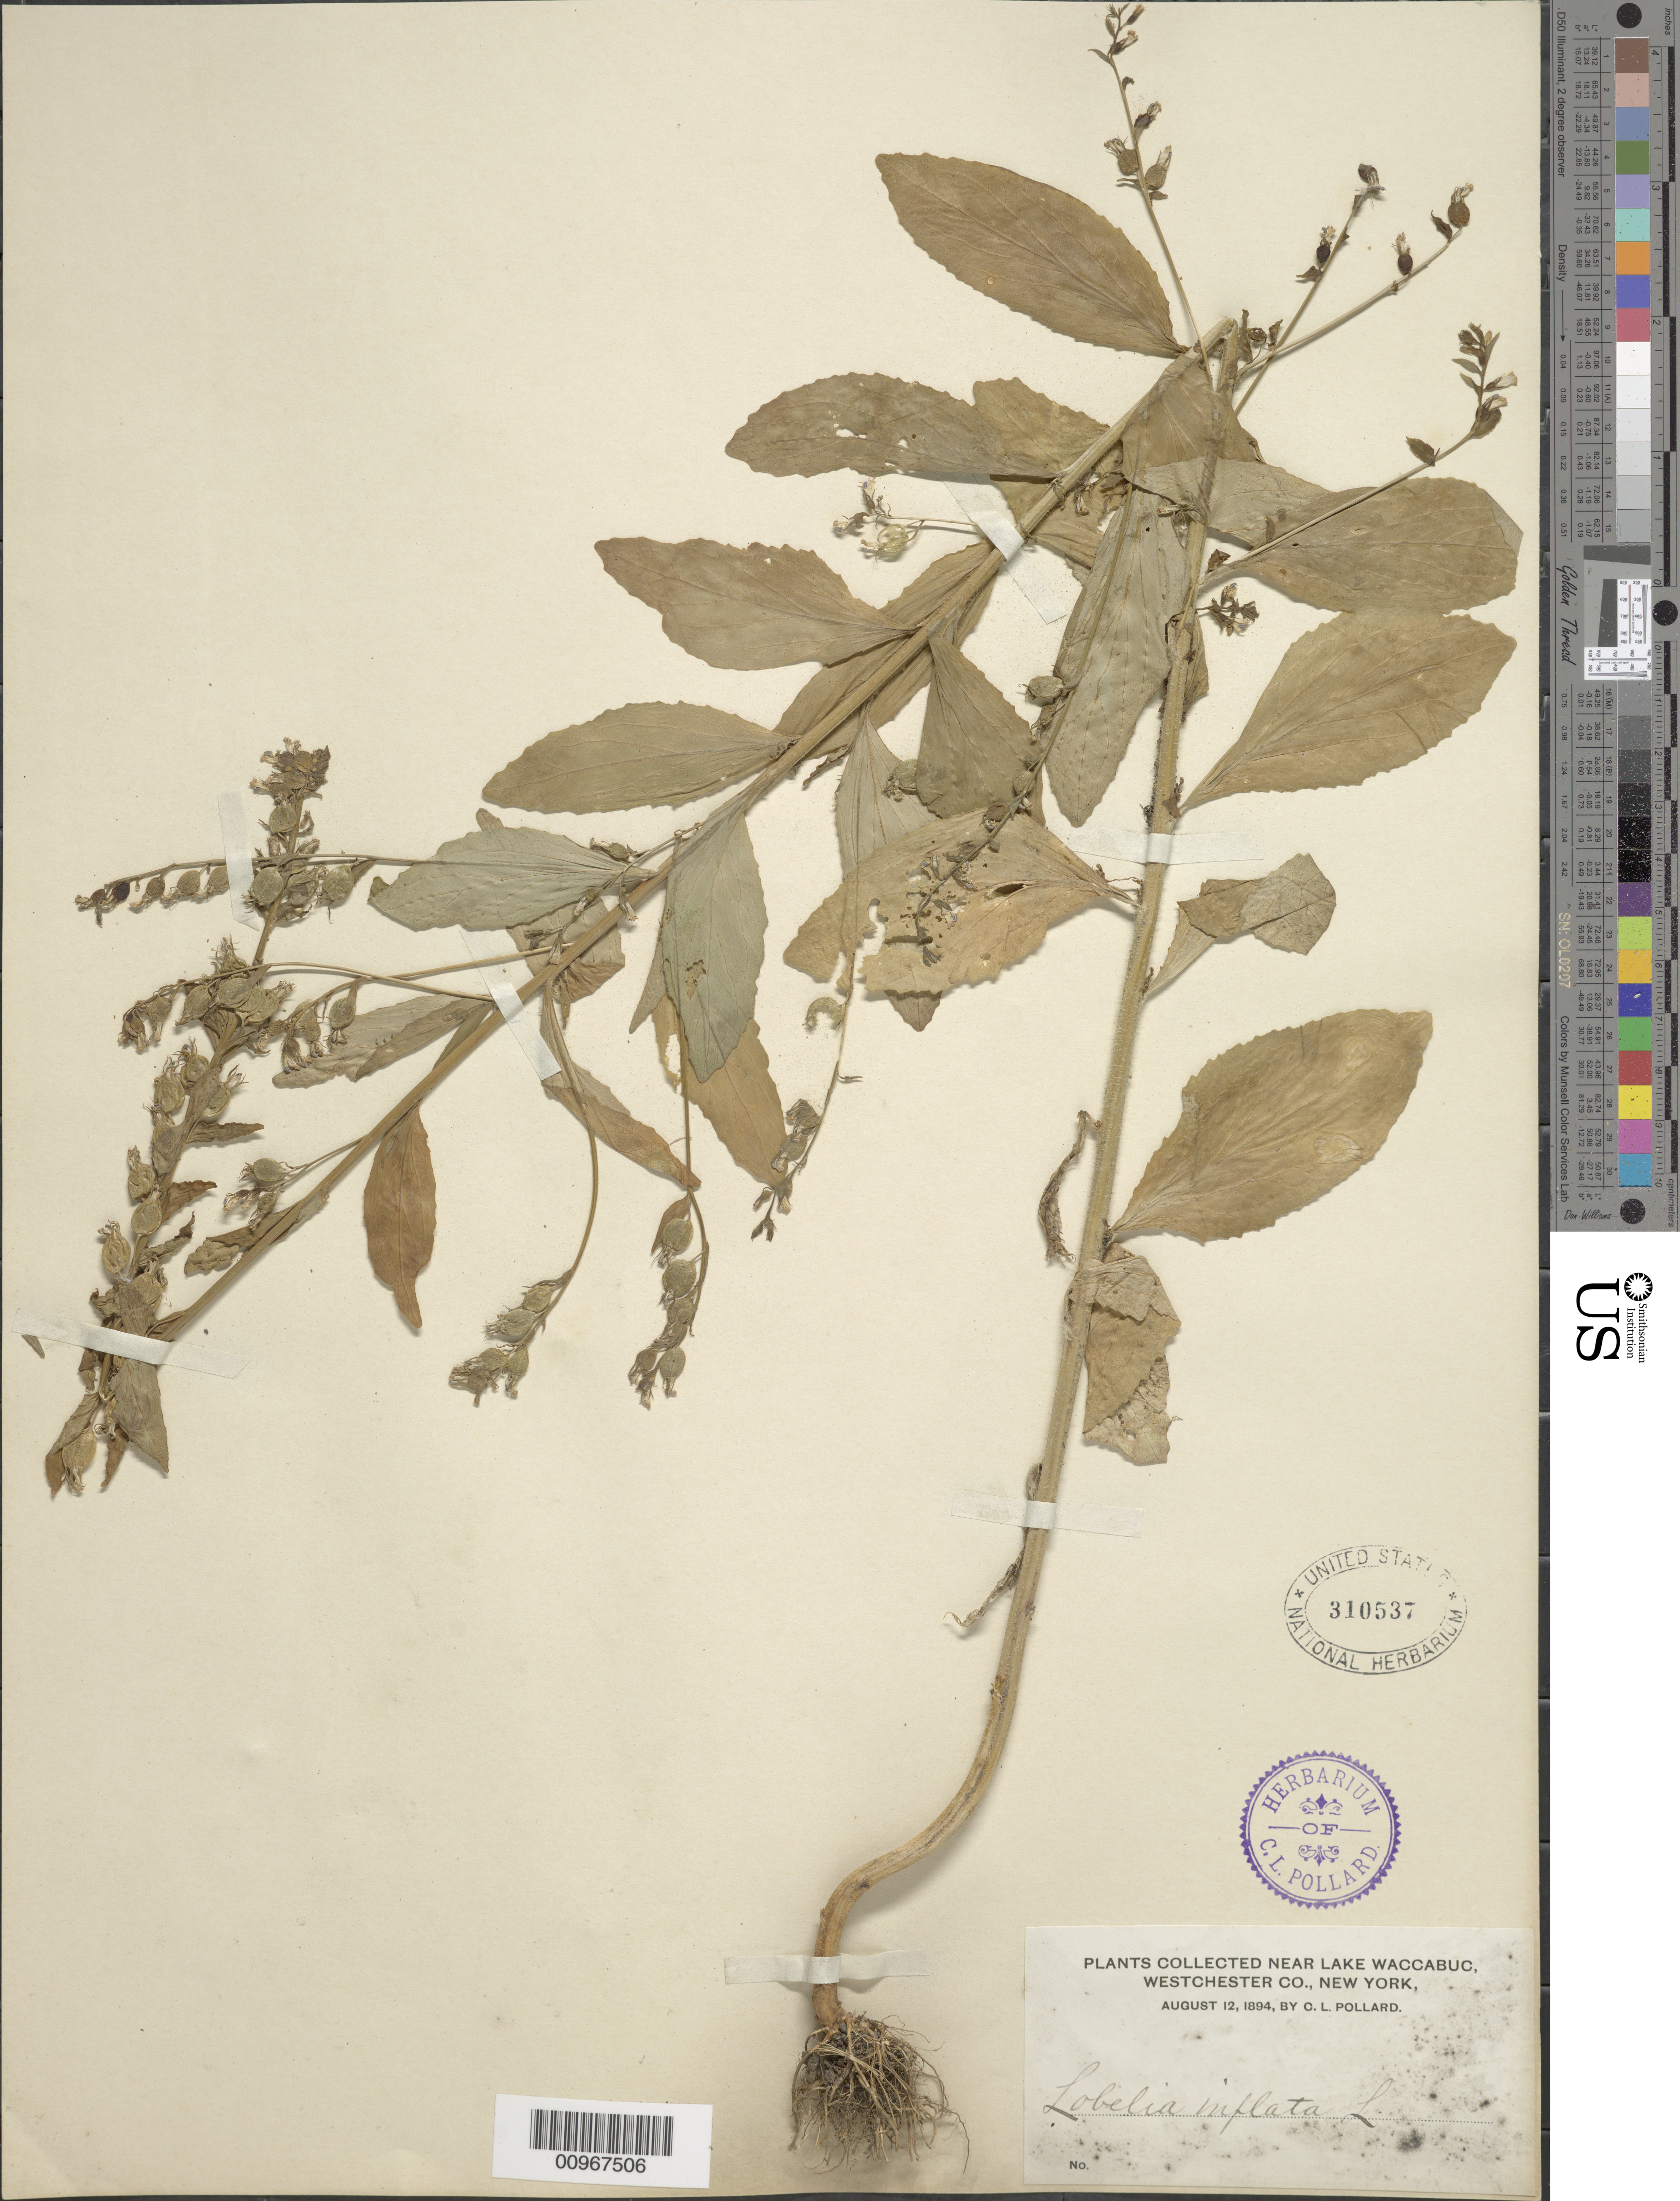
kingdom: Plantae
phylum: Tracheophyta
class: Magnoliopsida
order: Asterales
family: Campanulaceae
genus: Lobelia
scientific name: Lobelia inflata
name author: L.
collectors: O. L. Pollard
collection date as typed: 12 Aug 1894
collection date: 1894-08-12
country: United States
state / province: New York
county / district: Westchester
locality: Near Lake Waccabuc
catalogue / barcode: US 310537